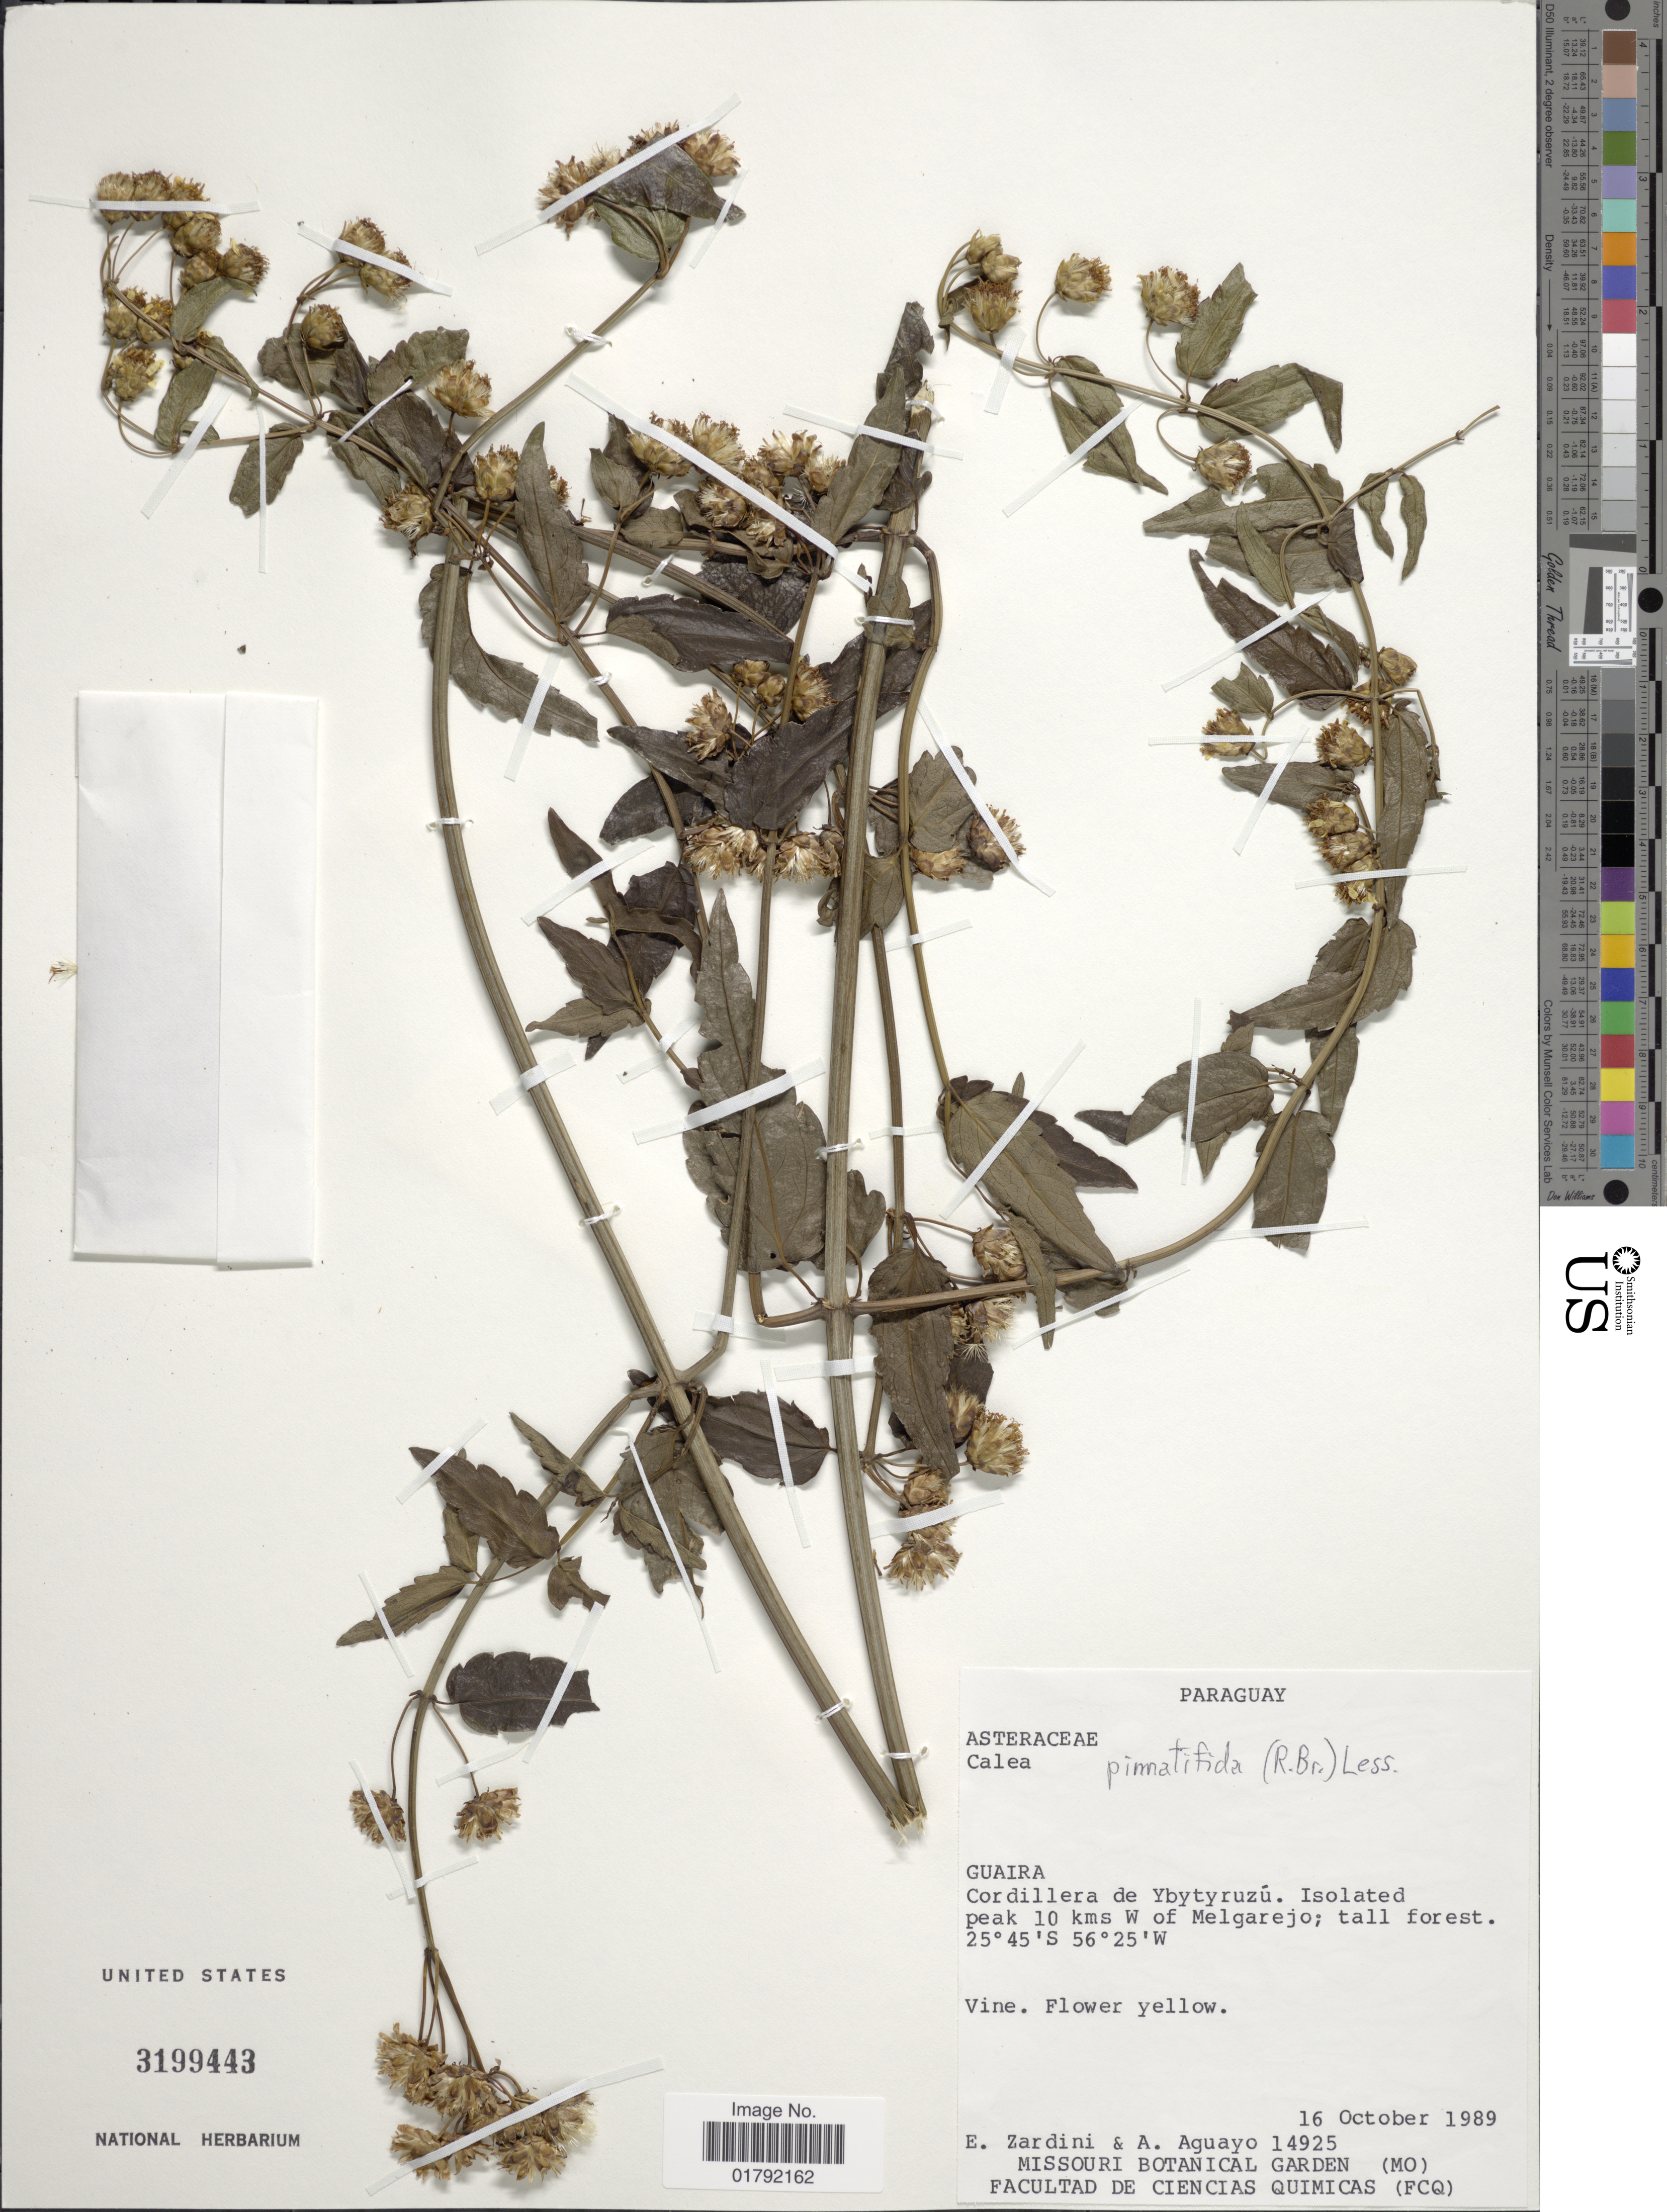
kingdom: Plantae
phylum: Tracheophyta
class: Magnoliopsida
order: Asterales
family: Asteraceae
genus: Calea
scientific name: Calea pinnatifida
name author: Banks ex Steud.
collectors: E. M. Zardini & A. Aguayo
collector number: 14925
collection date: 1989-10-16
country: Paraguay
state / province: Guaira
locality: Cordillera de Ybytyruzu, isolated peak 10 kms W of Melgarejo.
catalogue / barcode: US 3199443